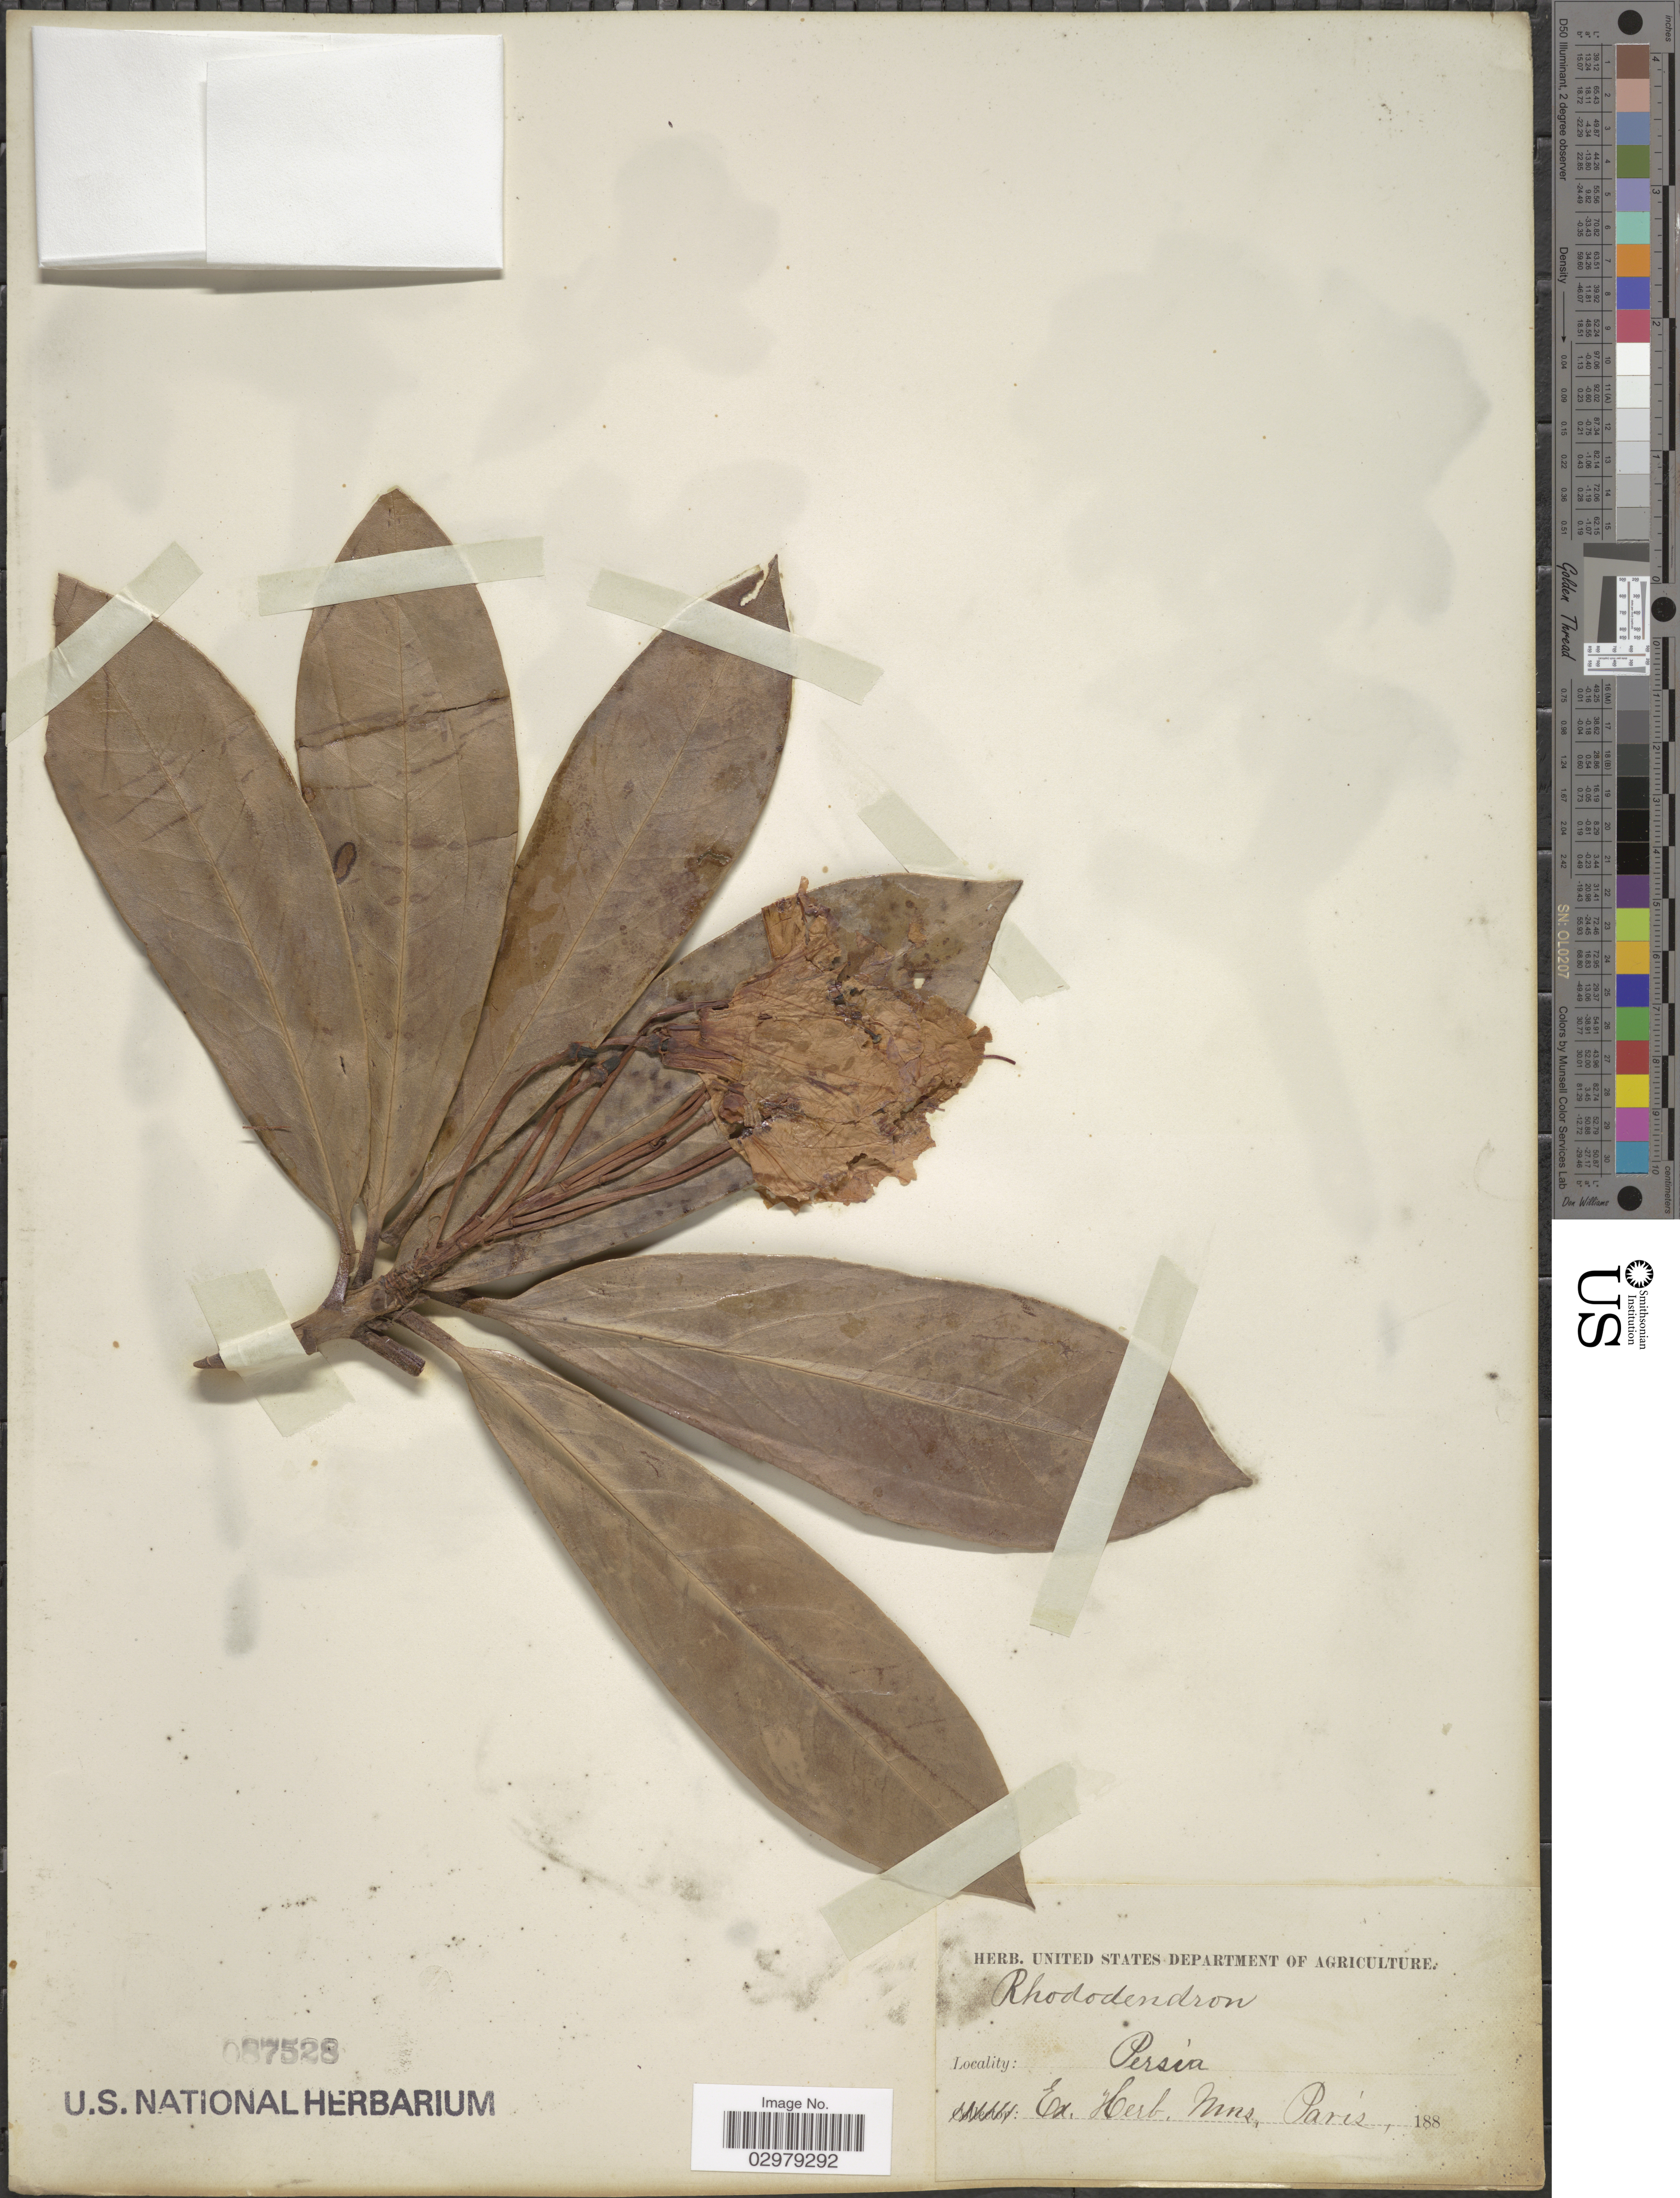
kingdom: Plantae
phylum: Tracheophyta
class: Magnoliopsida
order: Ericales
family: Ericaceae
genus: Rhododendron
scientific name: Rhododendron sp.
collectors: ex herb. Mus. Paris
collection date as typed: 188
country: Iran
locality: Persia.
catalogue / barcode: US 87528